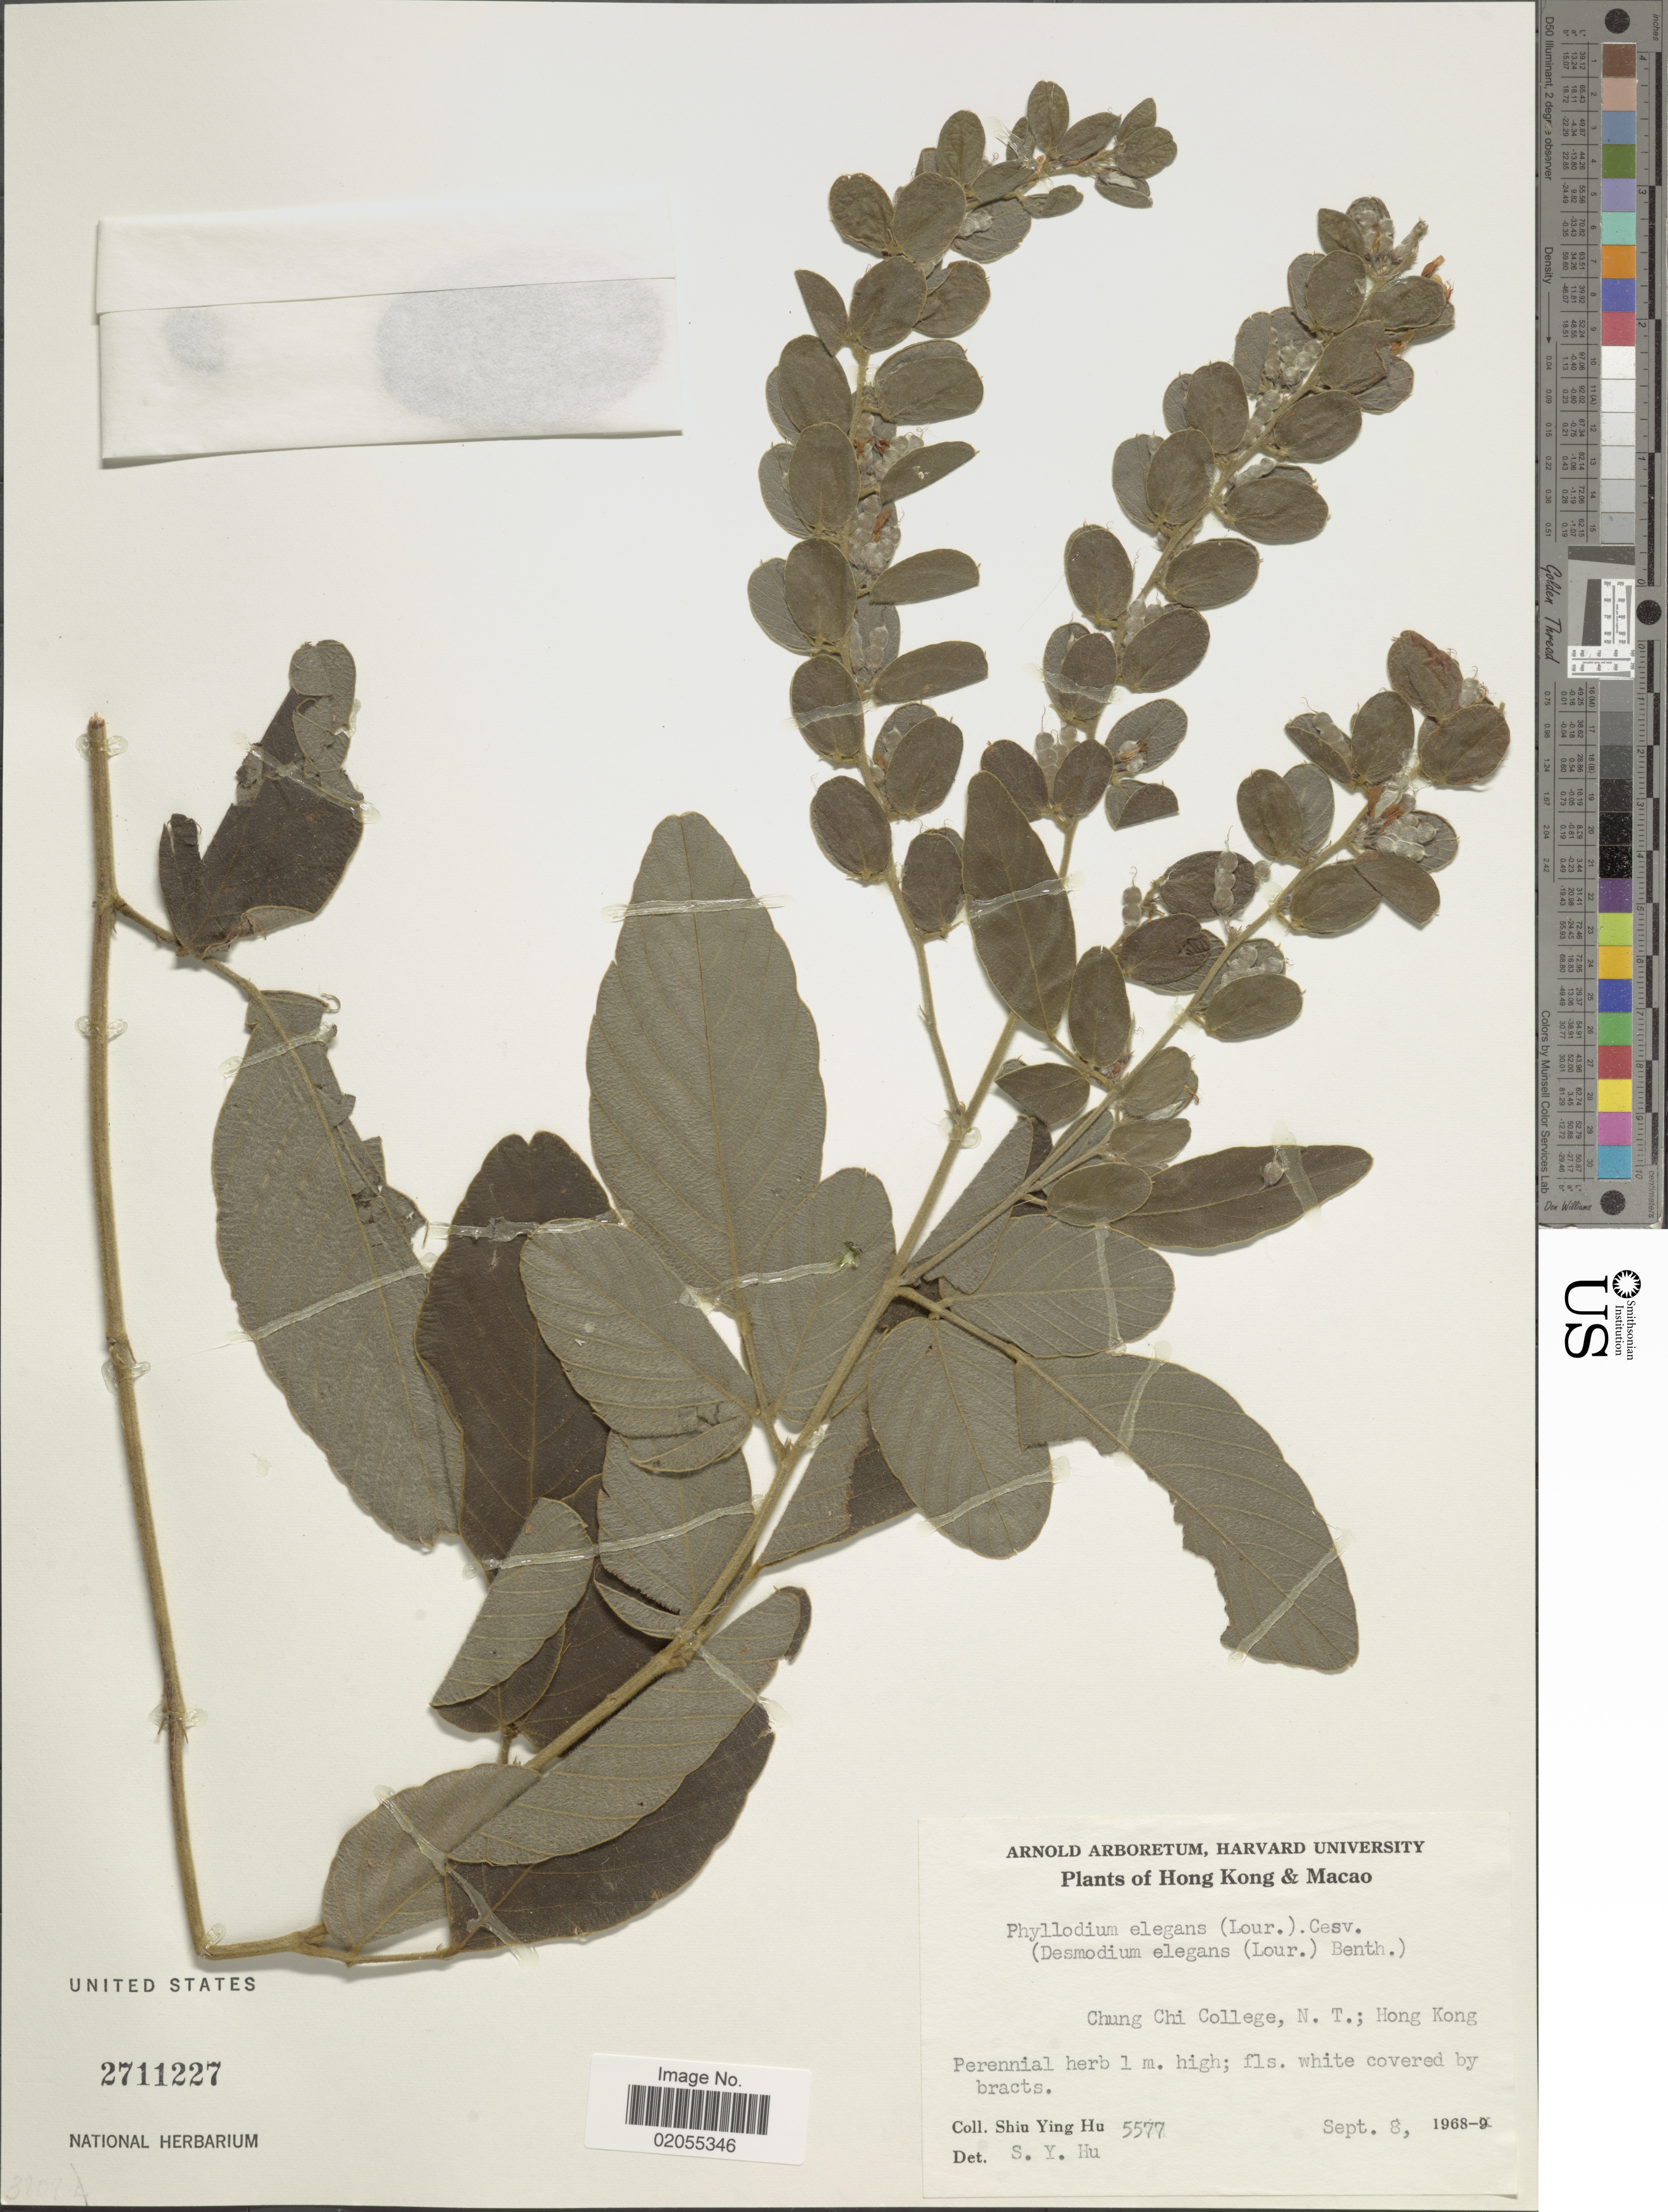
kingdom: Plantae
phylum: Tracheophyta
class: Magnoliopsida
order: Fabales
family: Fabaceae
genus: Phyllodium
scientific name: Phyllodium elegans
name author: (Lour.) Desv.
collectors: S. Y. Hu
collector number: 5577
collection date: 1868-09-08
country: China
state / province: Hong Kong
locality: Macao, Chung Chi College, N.T.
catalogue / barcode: US 2711227